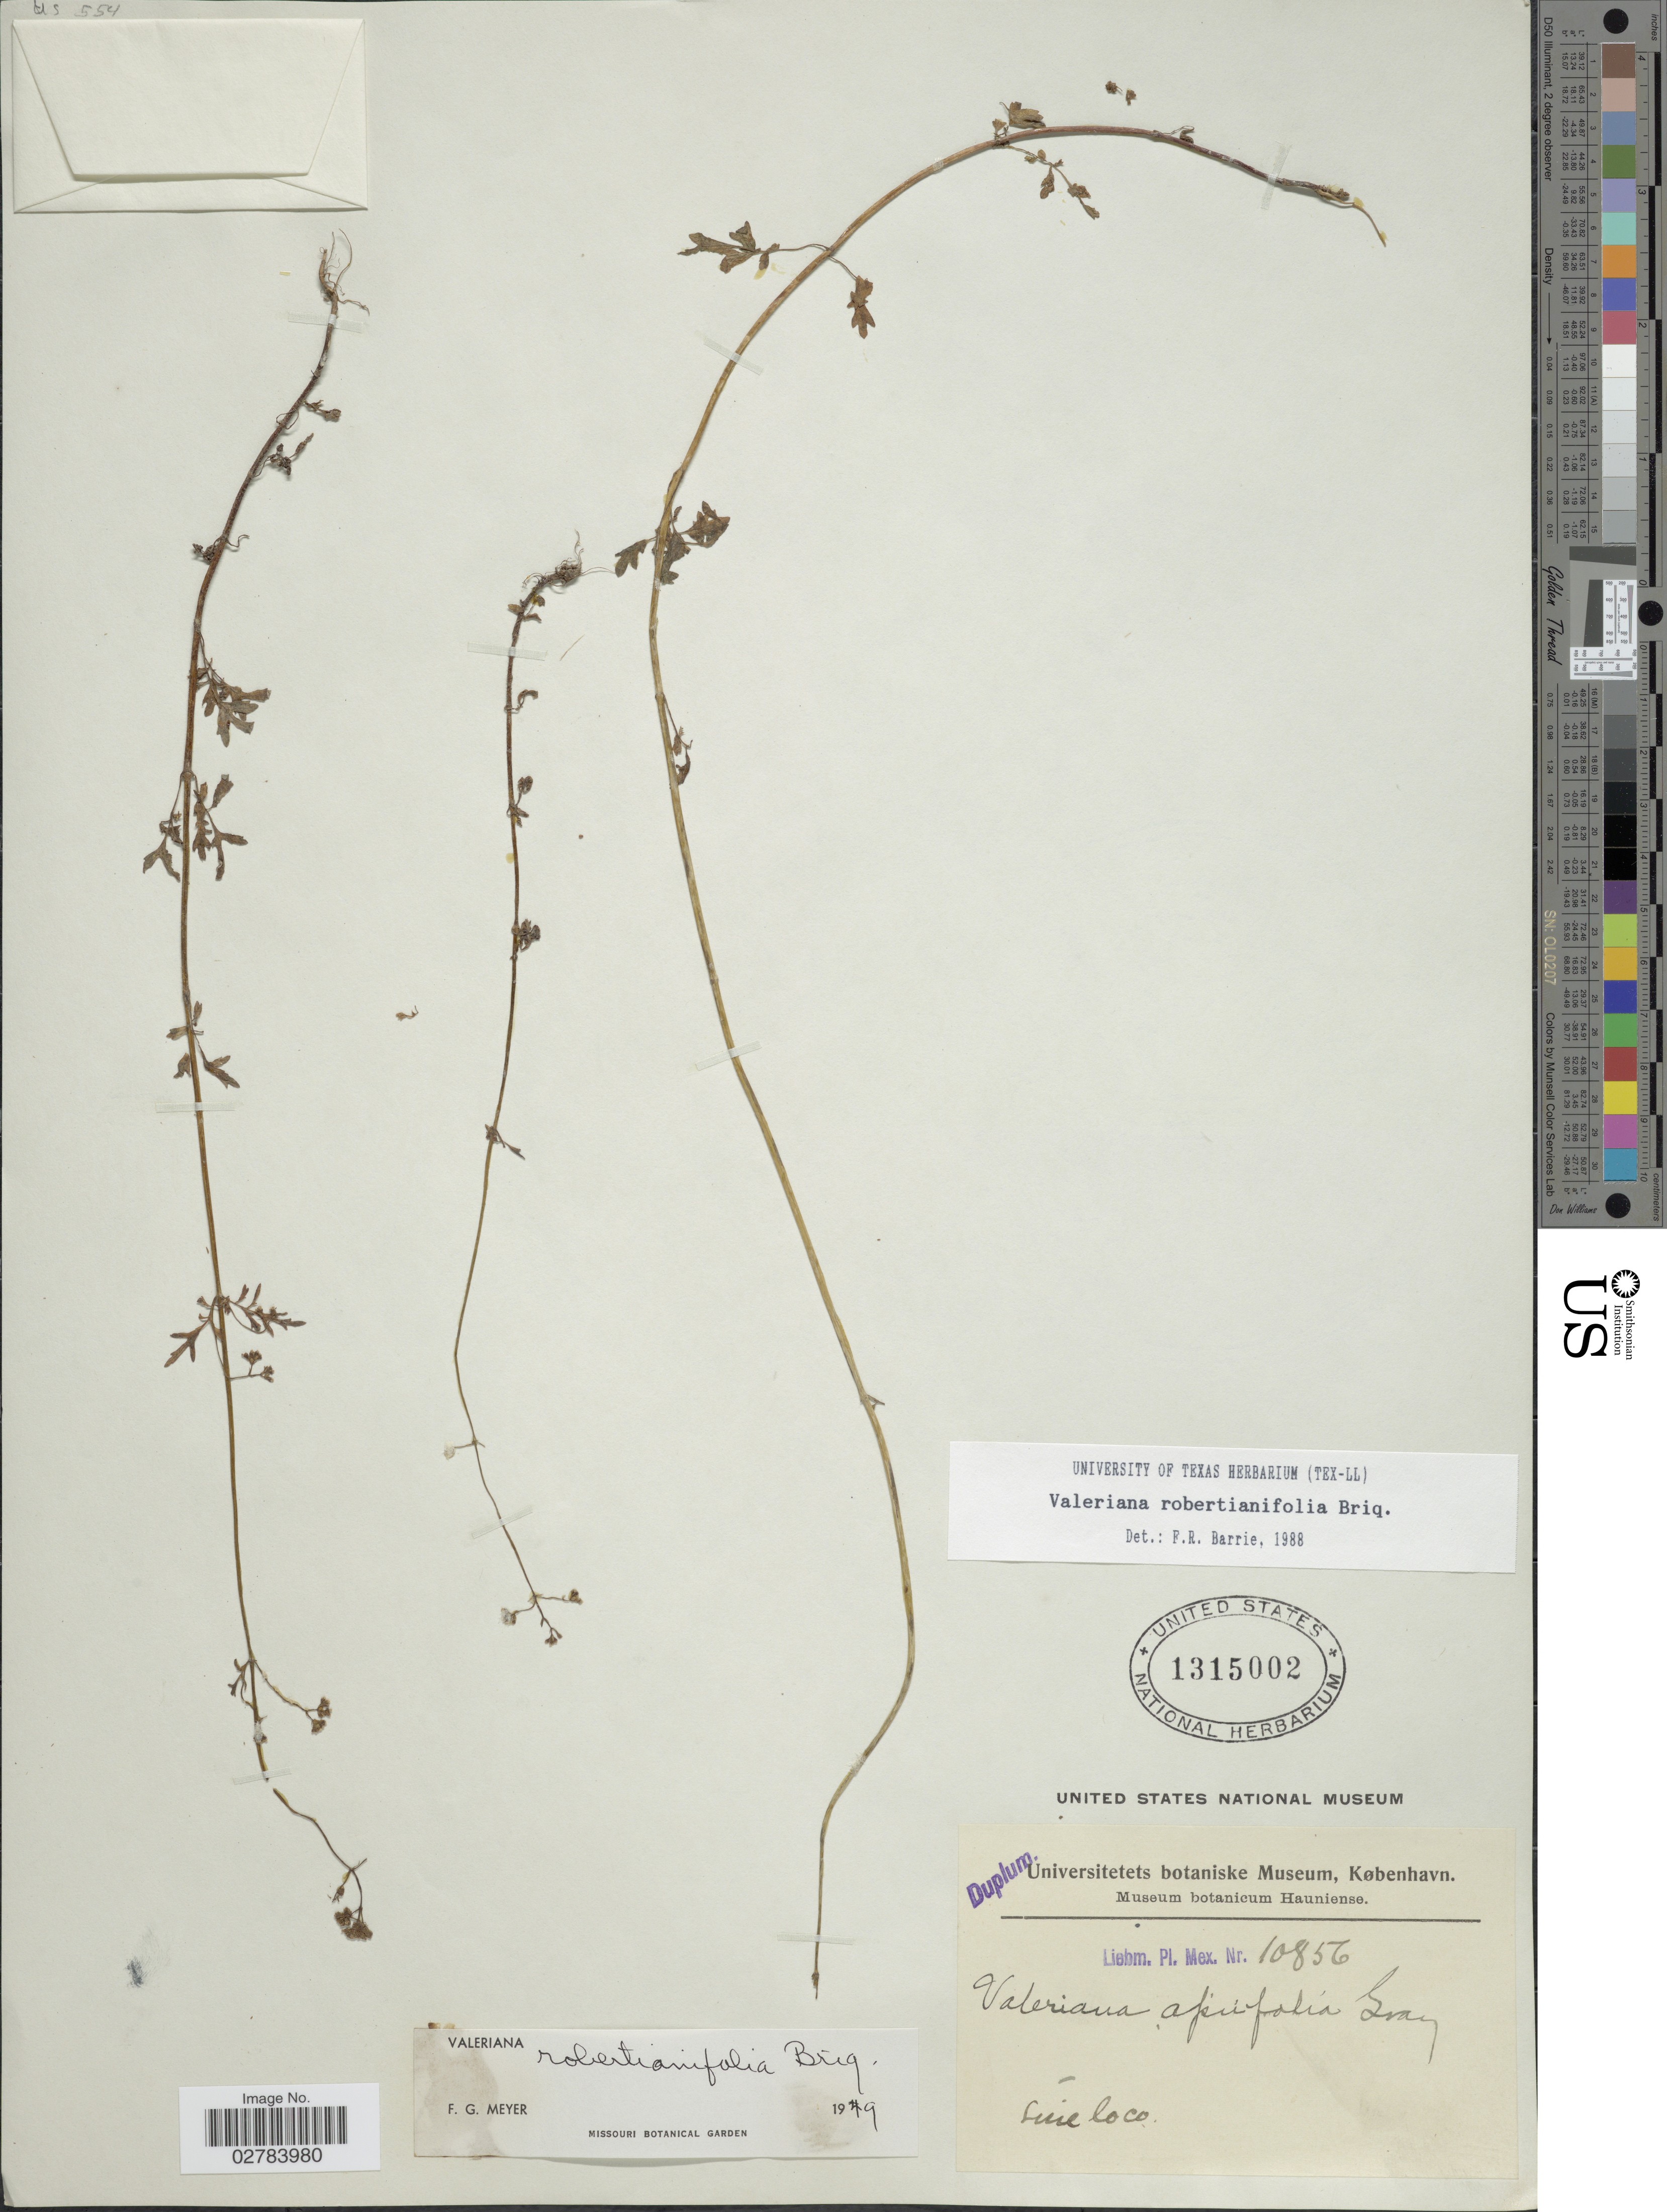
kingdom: Plantae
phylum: Tracheophyta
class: Magnoliopsida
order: Dipsacales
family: Caprifoliaceae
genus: Valeriana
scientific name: Valeriana robertianifolia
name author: Briq.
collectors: Liebmann, --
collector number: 10856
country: Mexico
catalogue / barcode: US 1315002